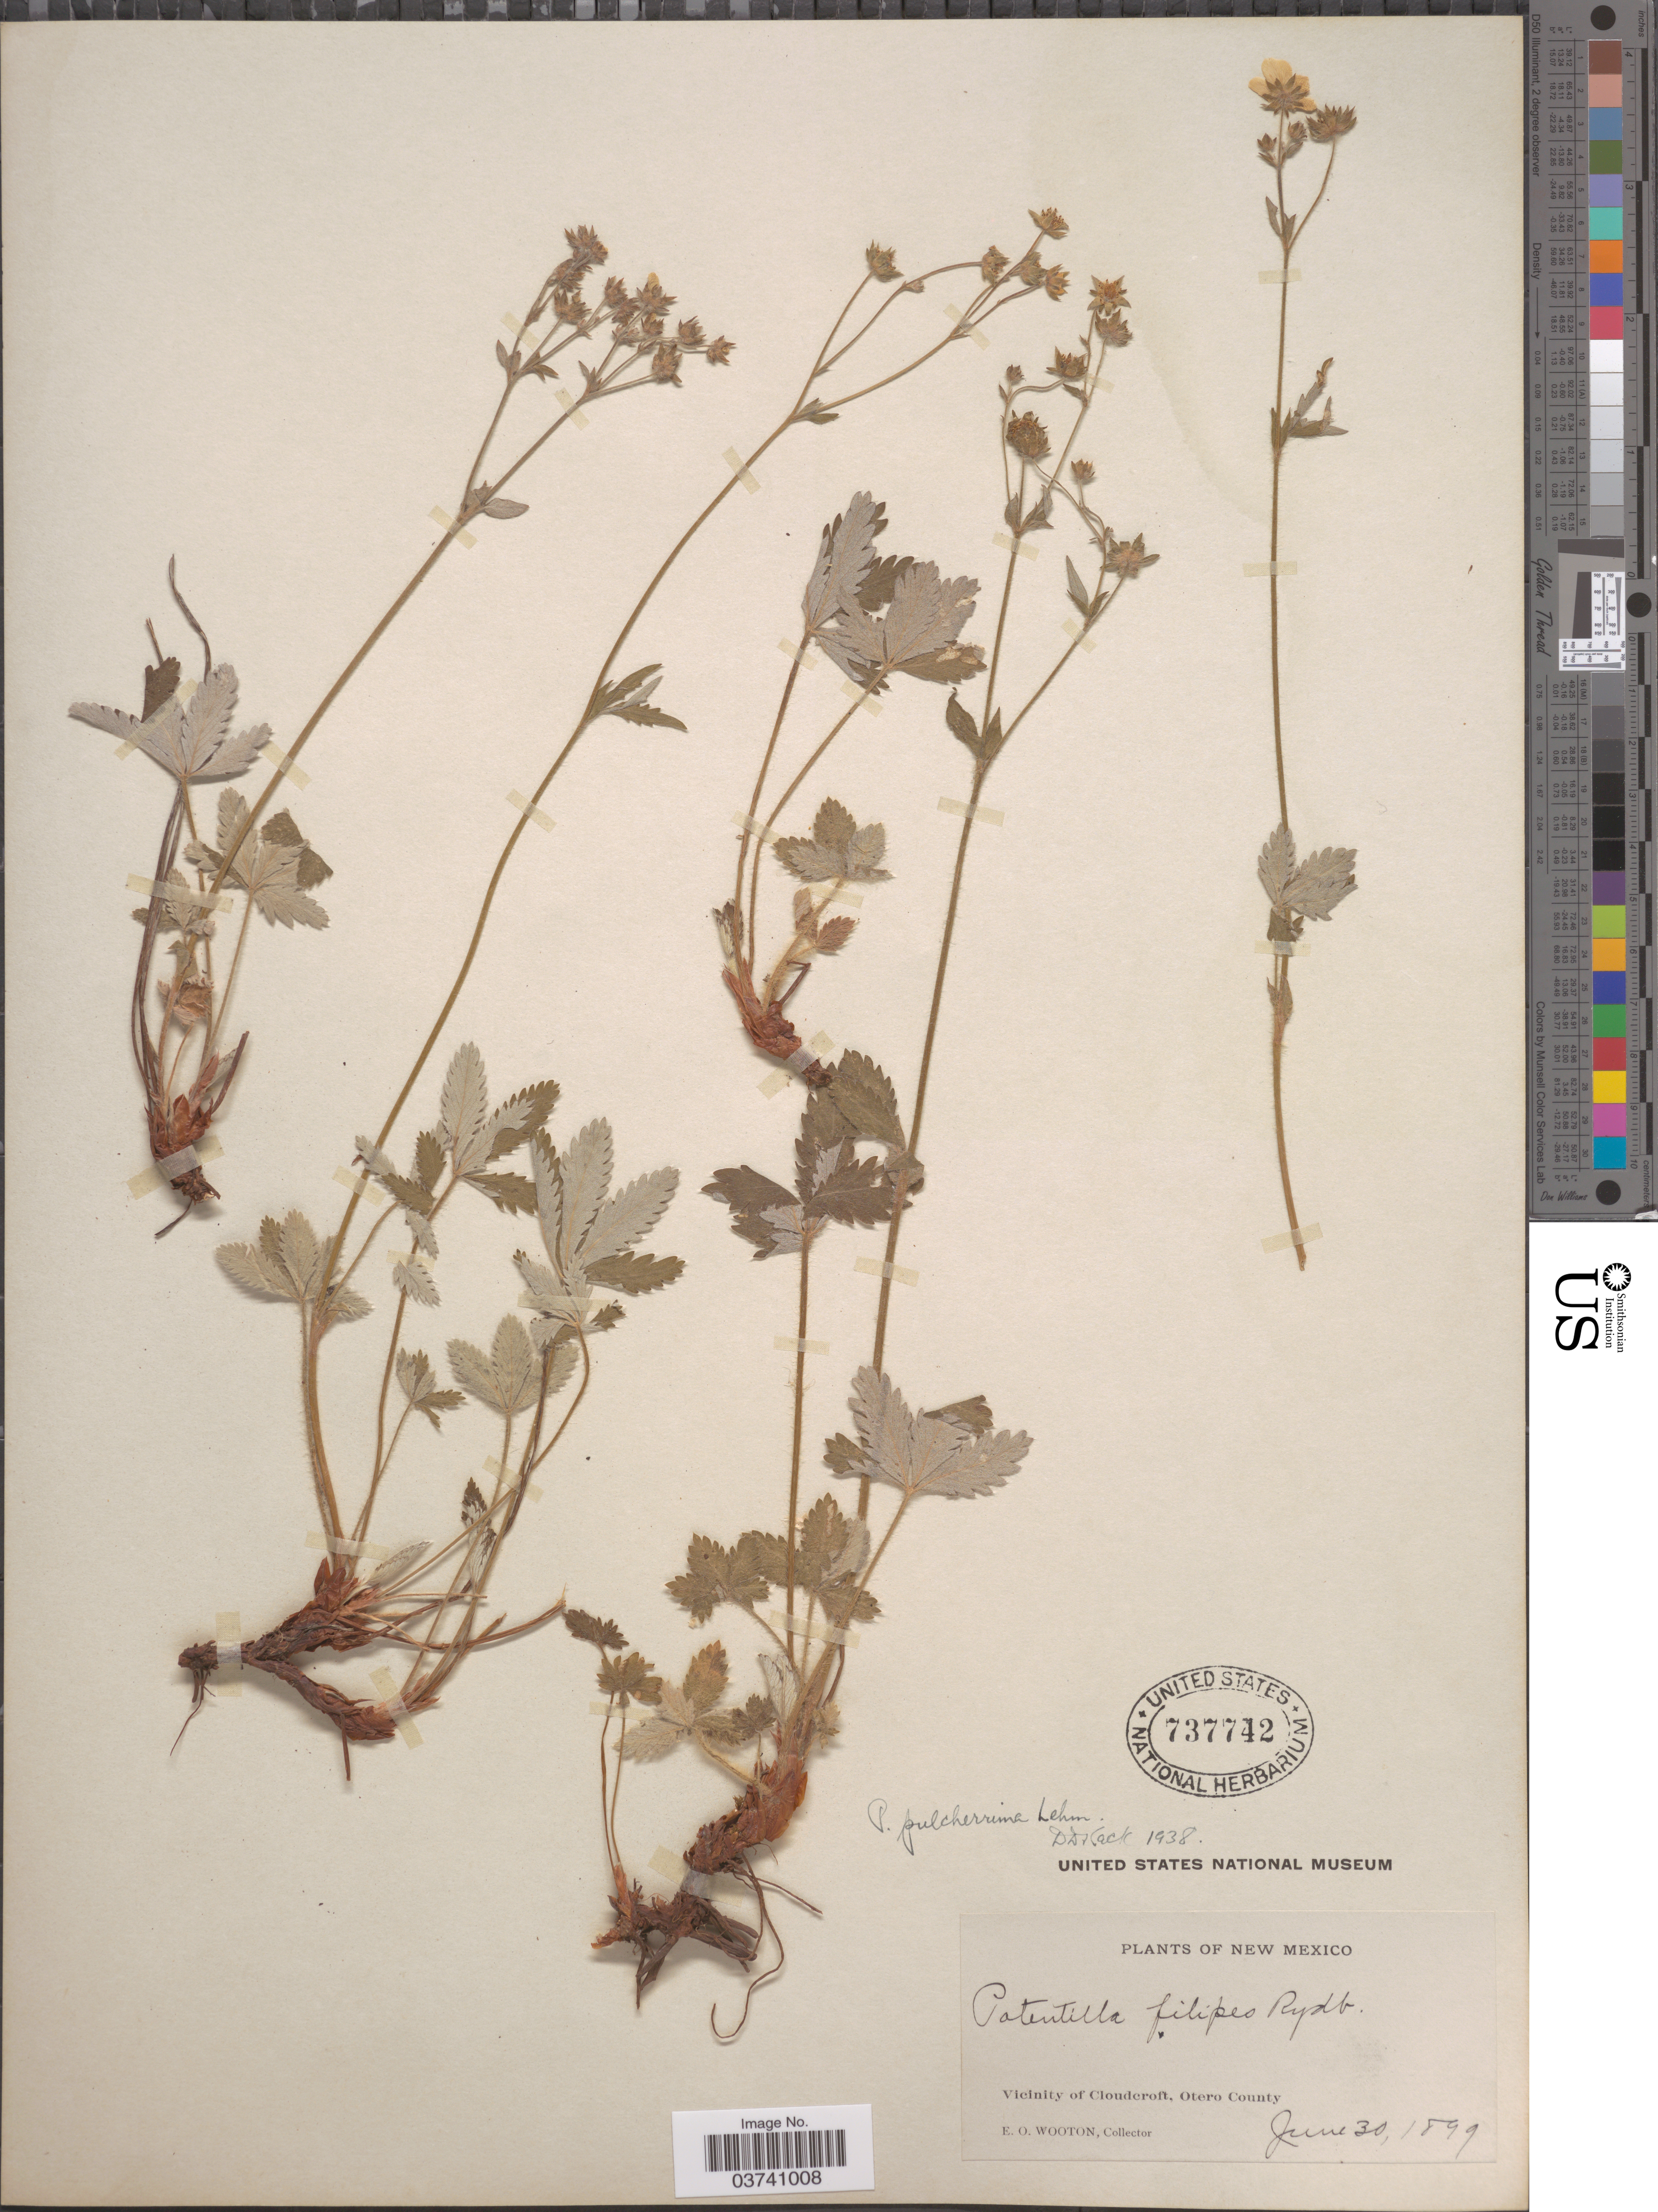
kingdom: Plantae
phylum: Tracheophyta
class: Magnoliopsida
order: Rosales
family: Rosaceae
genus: Potentilla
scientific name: Potentilla pulcherrima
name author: Lehm.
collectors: E. O. Wooton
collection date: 1899-06-30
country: United States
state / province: New Mexico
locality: Vicinity of Cloudcroft, Otero County.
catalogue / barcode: US 737742